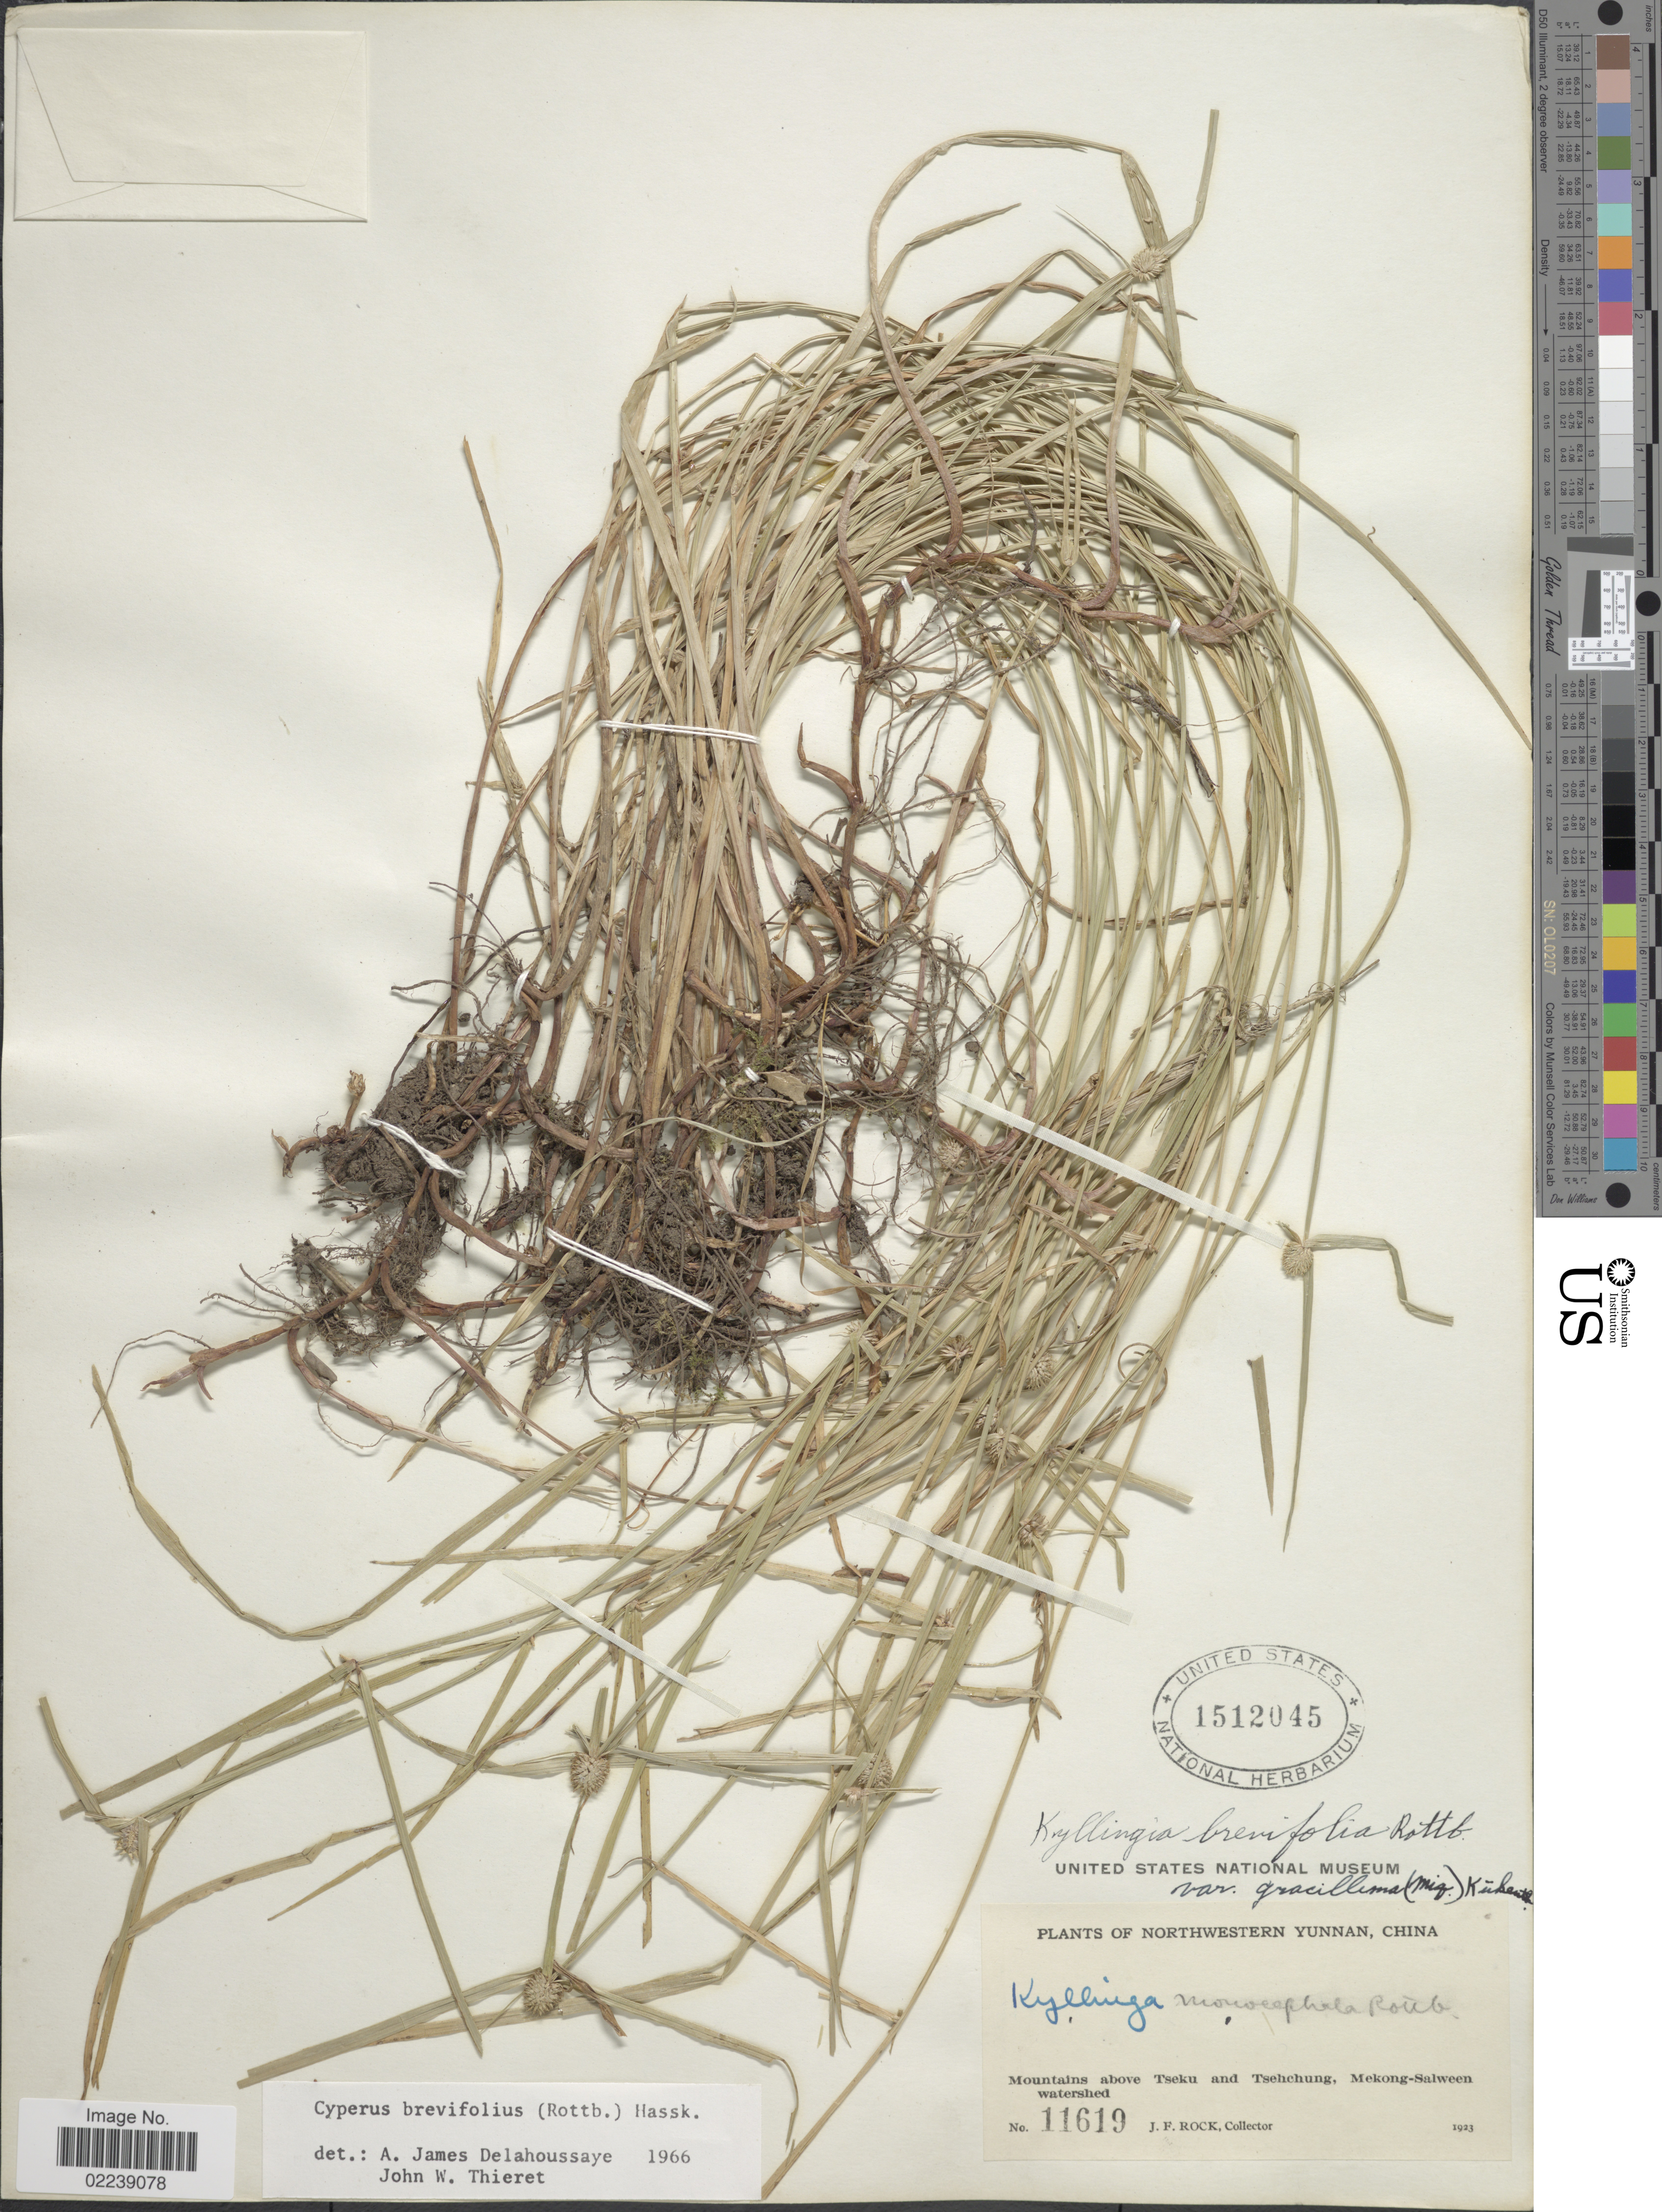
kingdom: Plantae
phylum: Tracheophyta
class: Liliopsida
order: Poales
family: Cyperaceae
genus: Cyperus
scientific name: Cyperus brevifolius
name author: (Rottb.) Hassk.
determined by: Strong, M. T., (US), Smithsonian Institution - National Museum of Natural History (UNITED STATES)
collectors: J. Rock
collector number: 11619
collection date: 1923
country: China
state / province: Yunnan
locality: Northwestern Yunnan, Mountains above Tseku and Tsehchung, Mekong-Salween watershed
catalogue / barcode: US 1512045